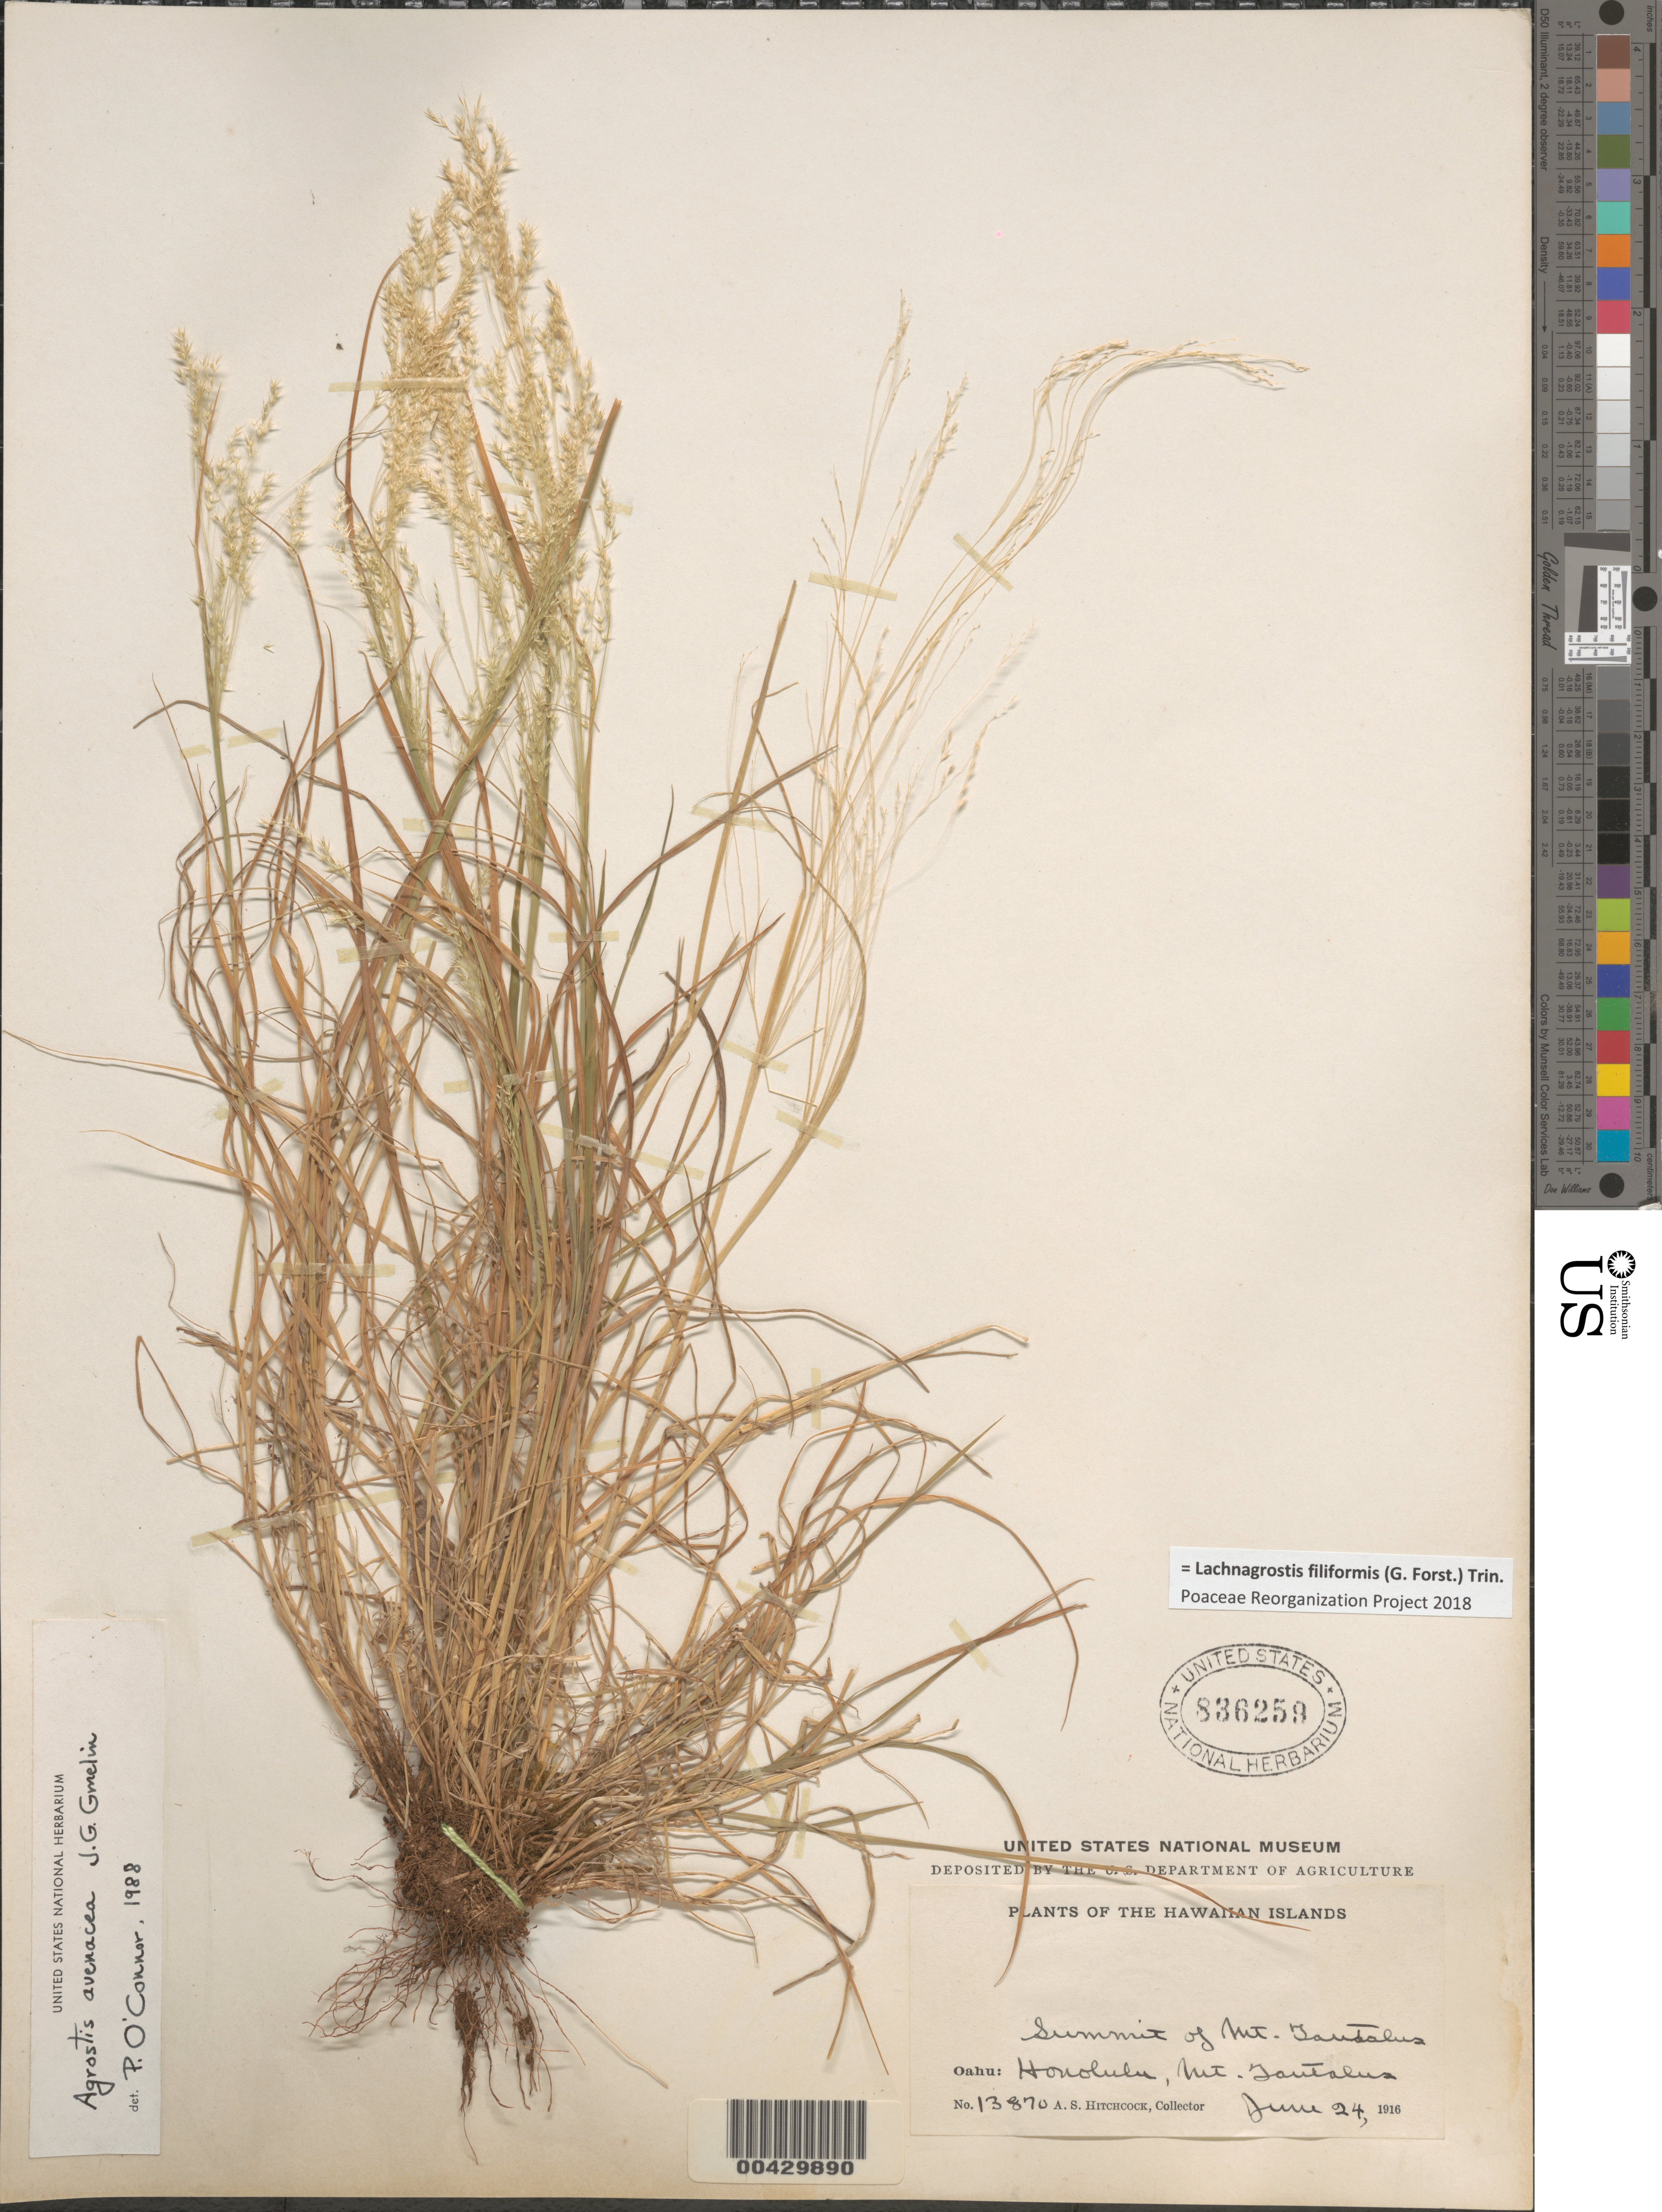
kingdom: Plantae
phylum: Tracheophyta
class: Liliopsida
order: Poales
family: Poaceae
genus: Lachnagrostis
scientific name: Lachnagrostis filiformis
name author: (J.R. Forst.) Trin.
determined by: Poaceae Reorganization Project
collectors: A. S. Hitchcock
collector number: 13870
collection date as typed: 24 Jun 1916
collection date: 1916-06-24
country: United States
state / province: Hawaii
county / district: Honolulu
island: Oahu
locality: Honolulu, Mount Tantalus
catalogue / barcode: US 836259